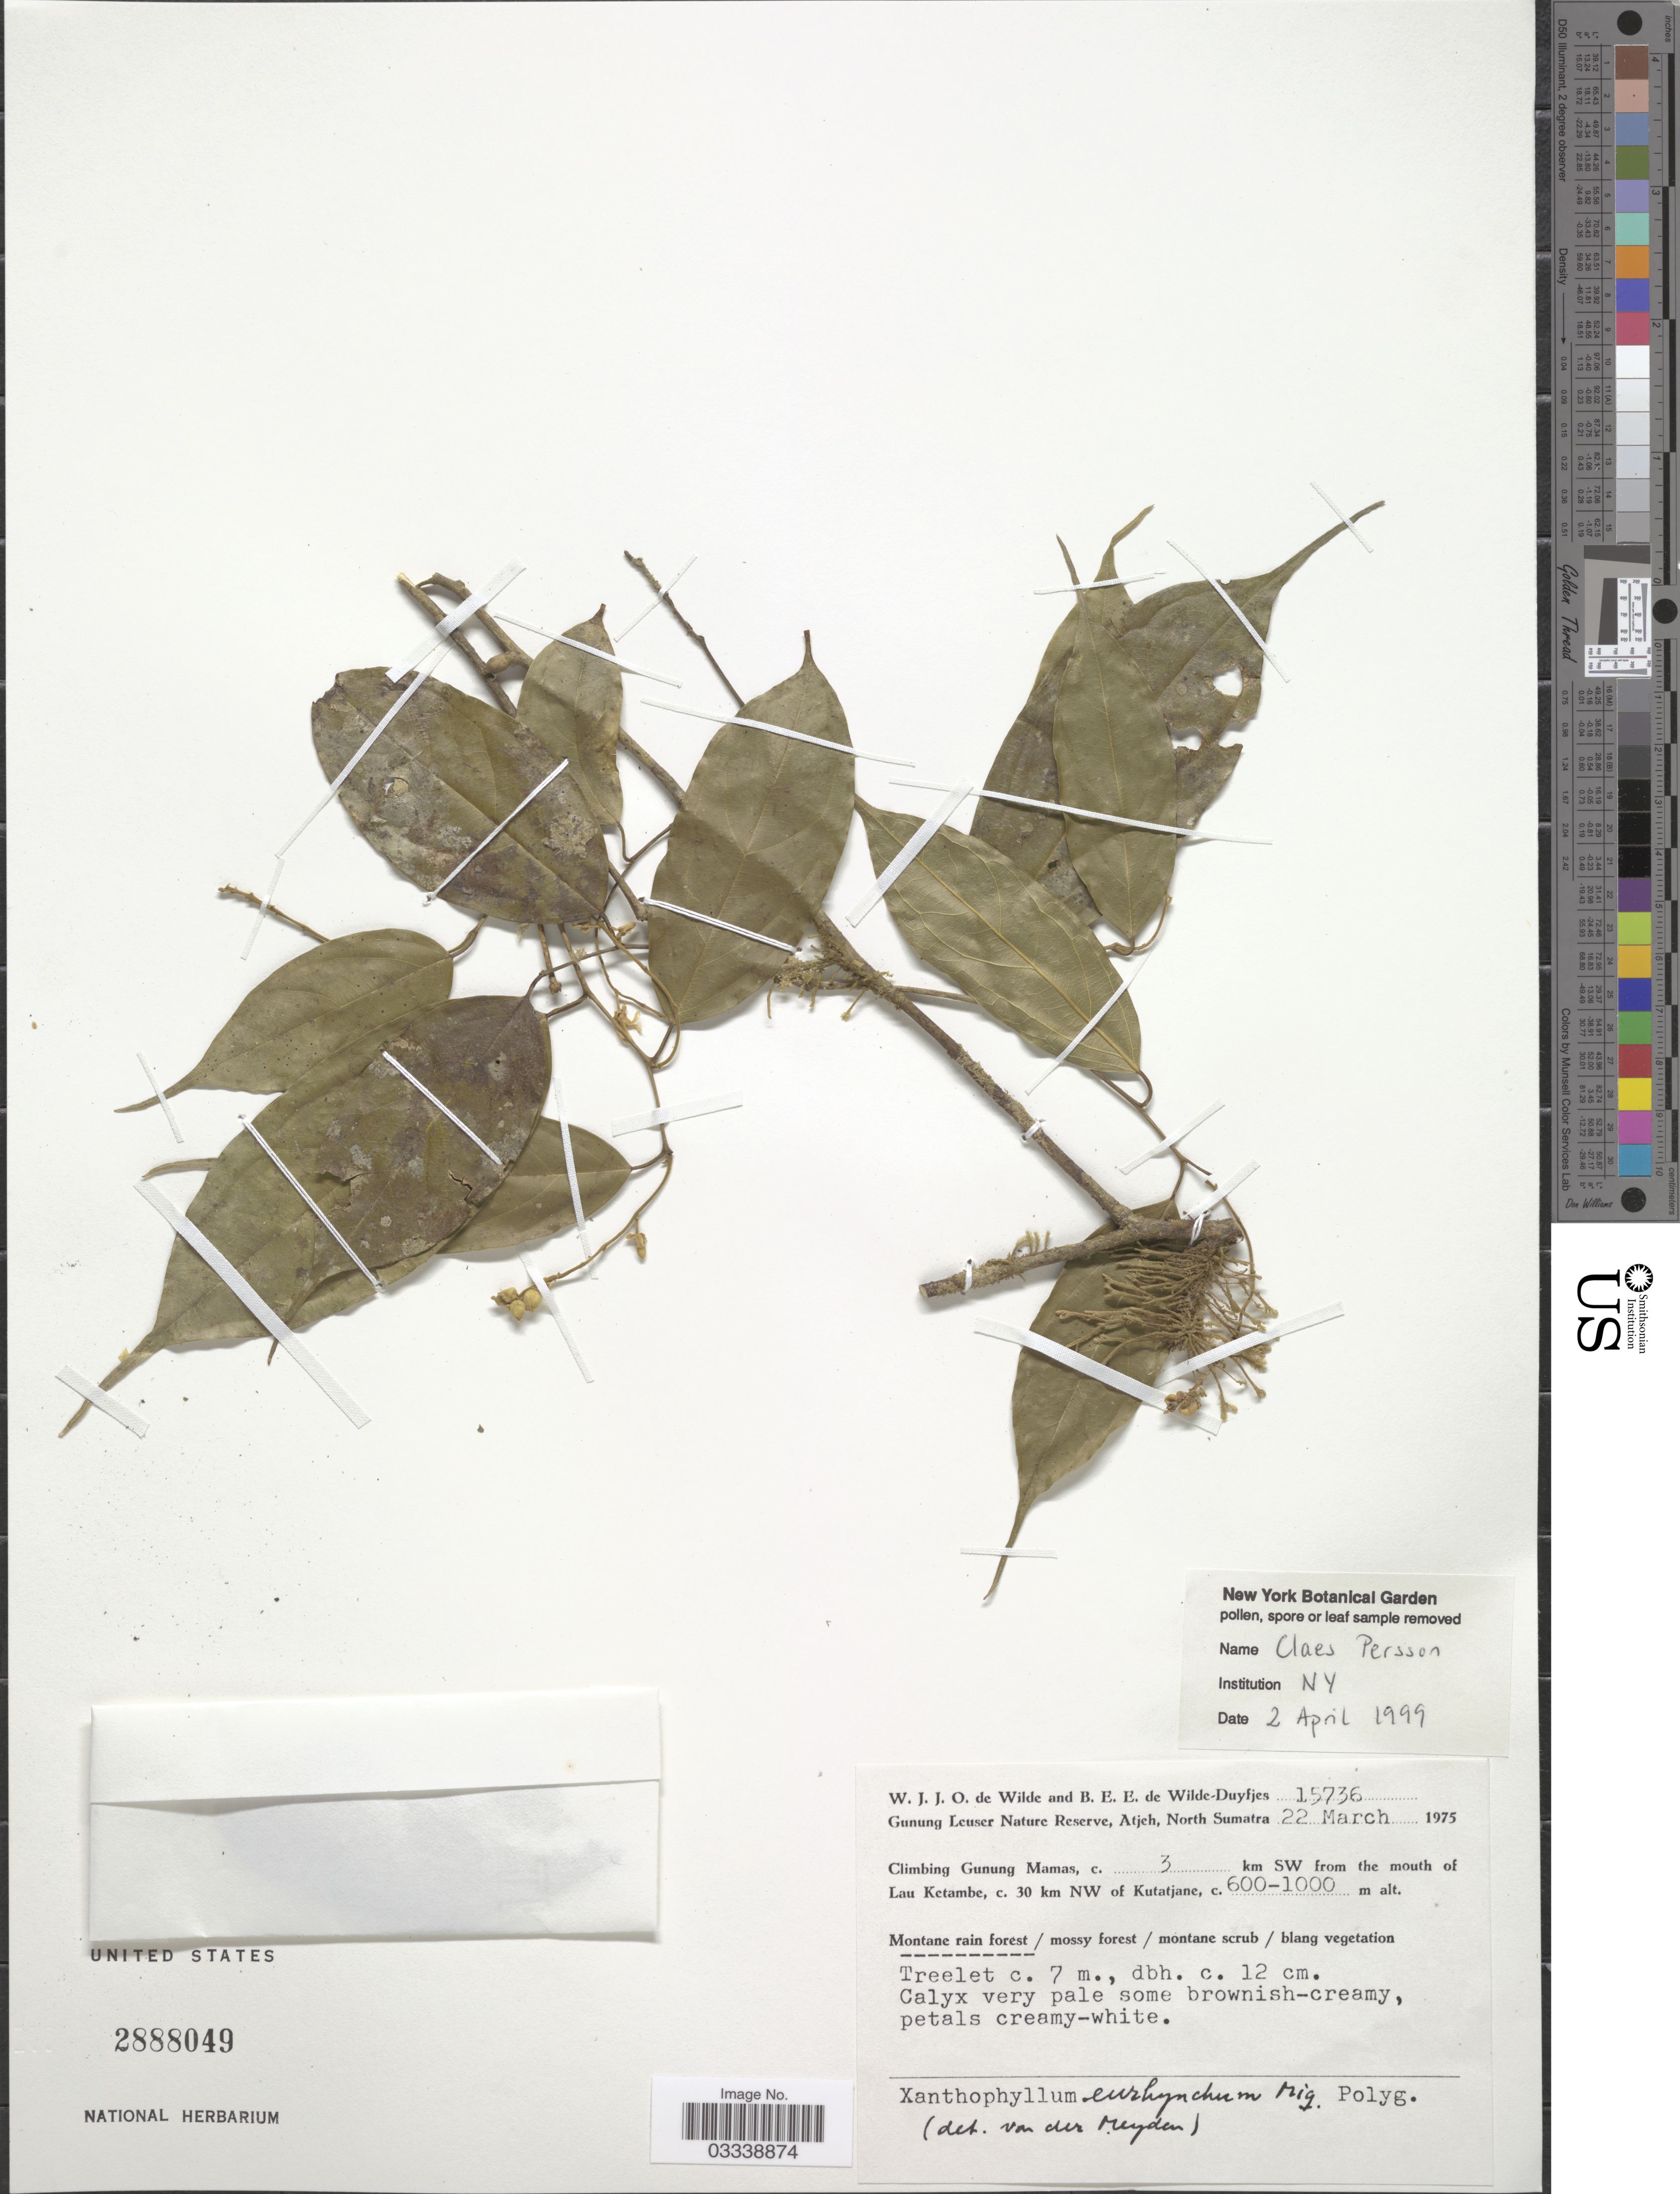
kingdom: Plantae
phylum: Tracheophyta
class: Magnoliopsida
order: Fabales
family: Polygalaceae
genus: Xanthophyllum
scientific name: Xanthophyllum eurhynchum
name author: Miq.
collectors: W. J. de Wilde & B. E. de Wilde-Duyfjes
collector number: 15736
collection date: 1975-03-22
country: Indonesia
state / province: Sumatra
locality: Gunung Leuser Nature Reserve, Atjeh, North Sumatra. Climbing Gunung Mamas, c. 3 km SW from the mouth of Lau Ketambe, c. 30 km NW of Kutatjane.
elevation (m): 600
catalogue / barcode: US 2888049